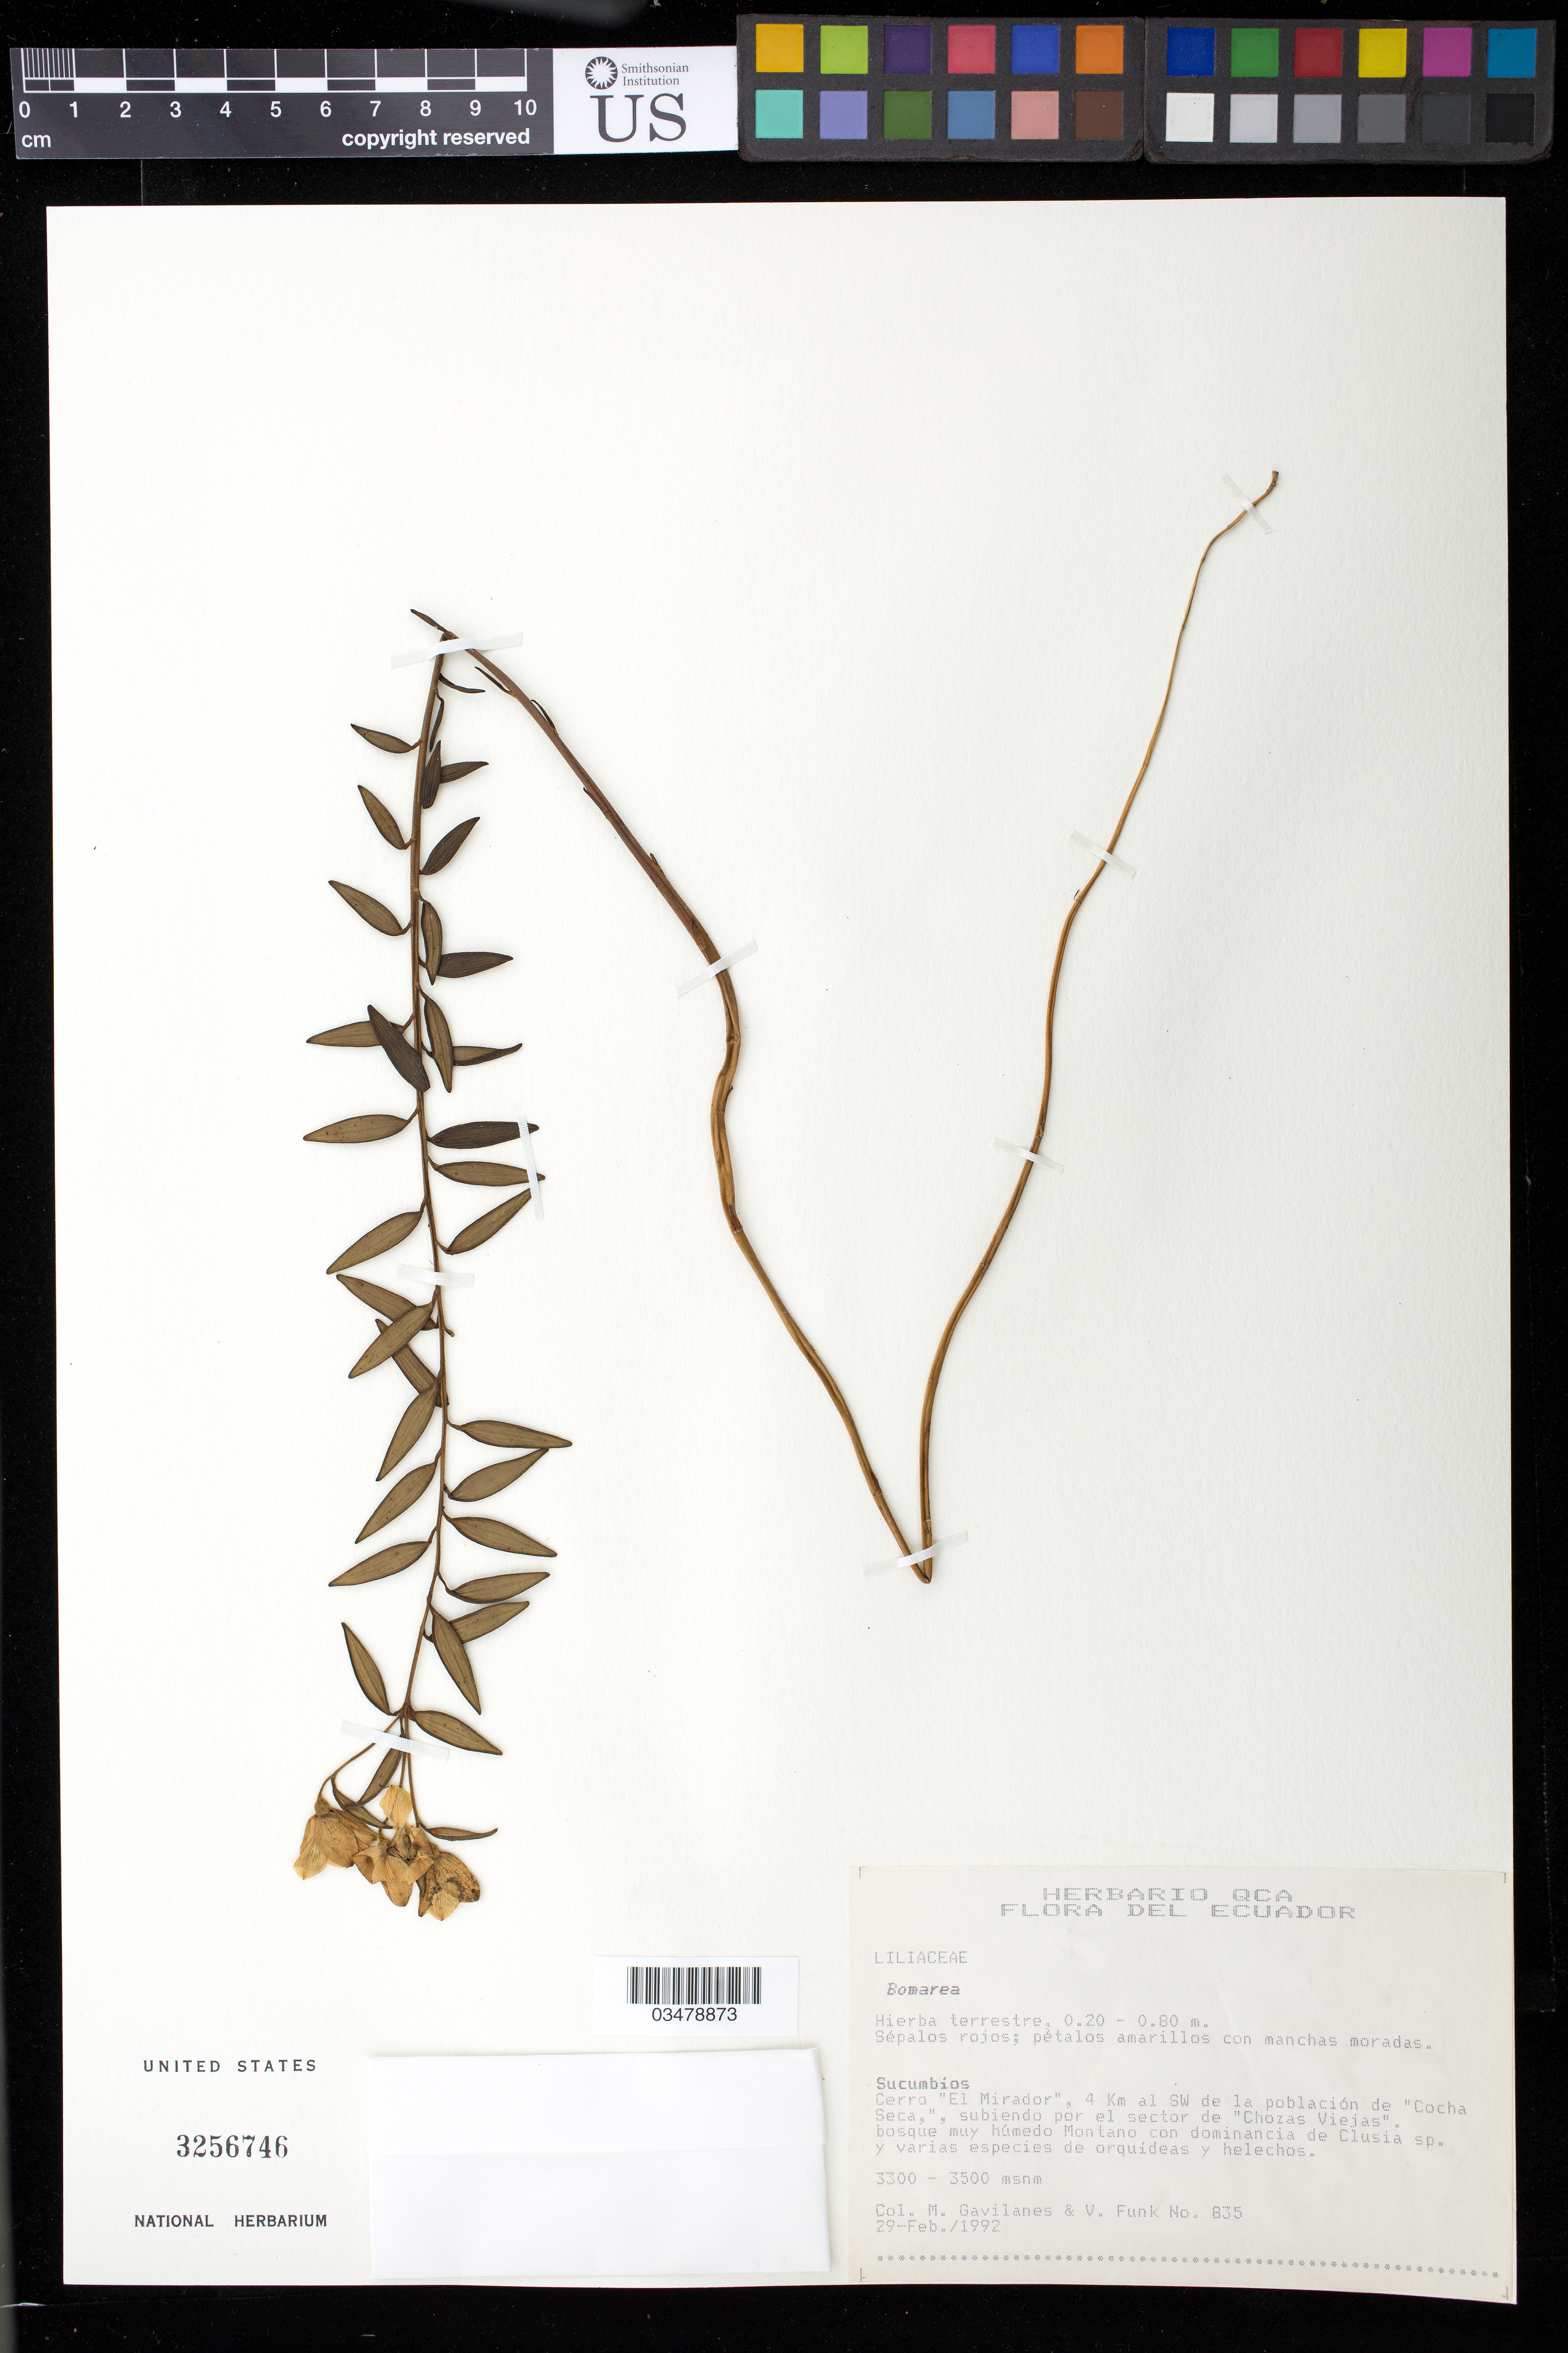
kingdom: Plantae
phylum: Tracheophyta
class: Liliopsida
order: Liliales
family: Alstroemeriaceae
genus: Bomarea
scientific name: Bomarea sp.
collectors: M. Gavilanes & V. Funk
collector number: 835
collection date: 1992-02-29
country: Ecuador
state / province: Sucumbíos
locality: Cerro "El Mirador", 4 Km al SW de la población de "Cocha Seca", subiendo por el sector de "Chozas Viejas"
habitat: Bosque muy humedo Montano con dominancia de Clusia sp.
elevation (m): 3300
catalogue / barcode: US 3256746